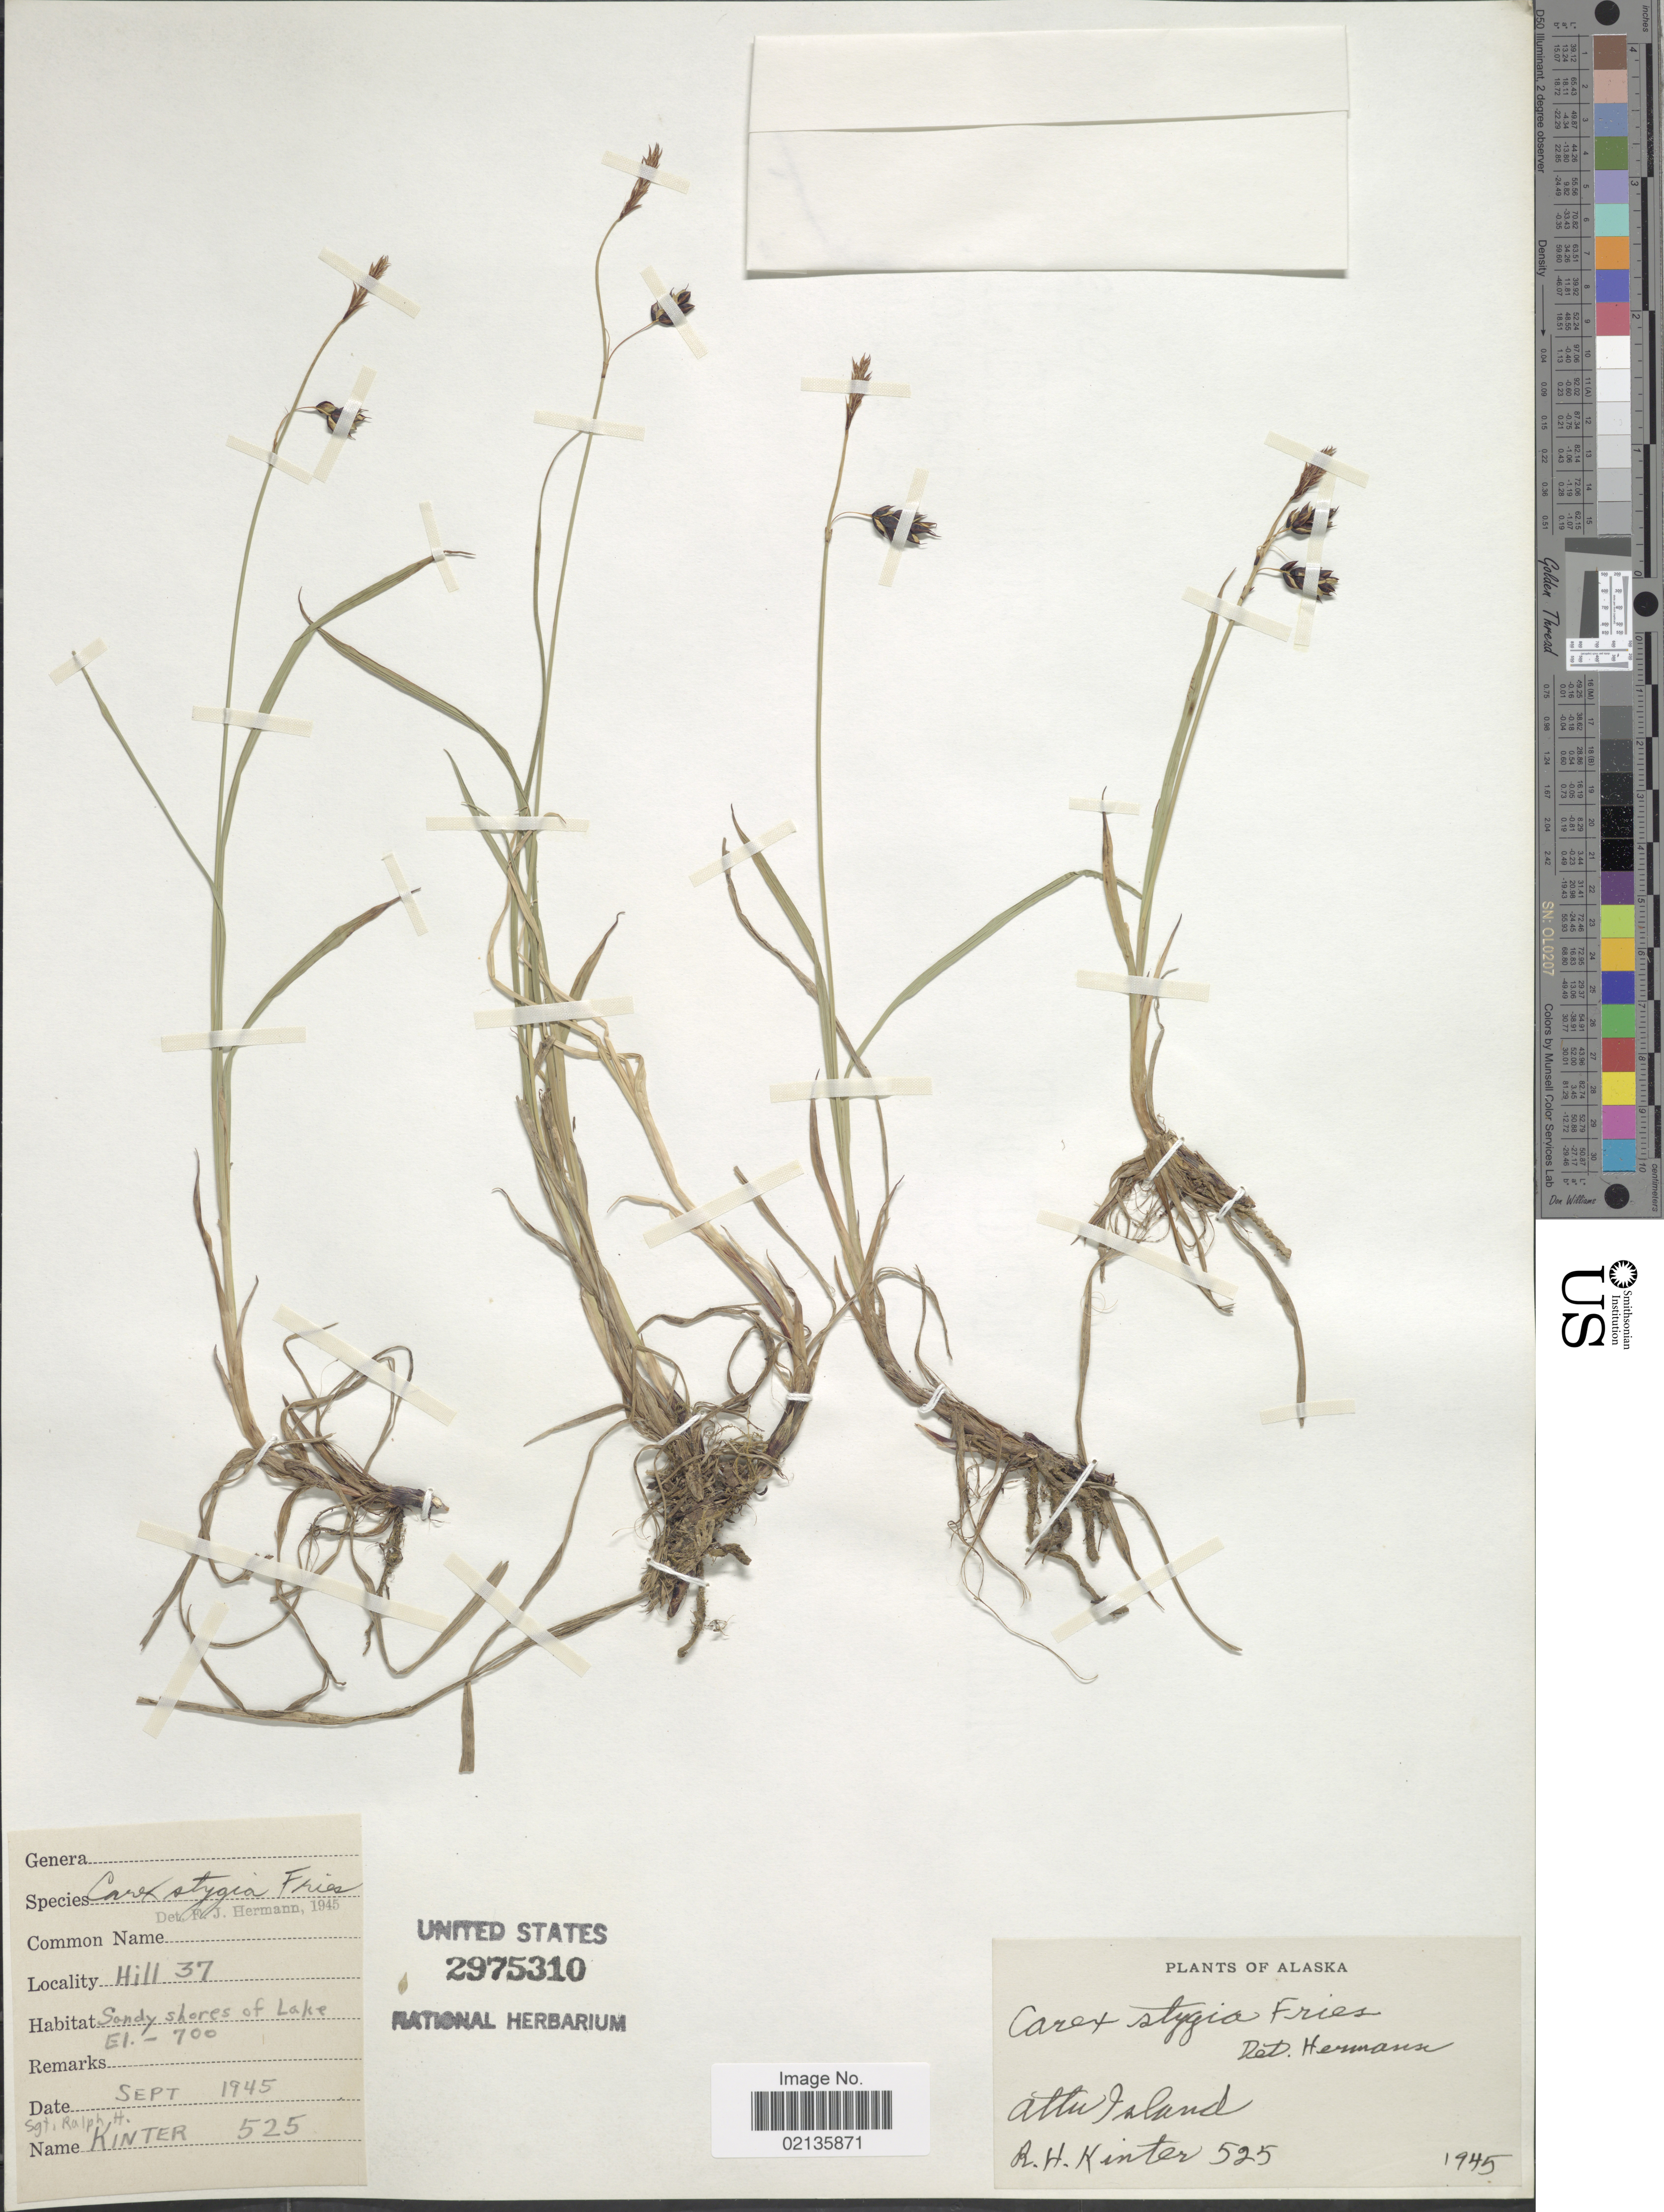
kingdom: Plantae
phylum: Tracheophyta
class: Liliopsida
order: Poales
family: Cyperaceae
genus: Carex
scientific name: Carex x stygia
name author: Fr.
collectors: R. Kinter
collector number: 525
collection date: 1945-09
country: United States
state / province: Alaska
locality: Attu Island, Sandy shores of Lake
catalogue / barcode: US 2975310